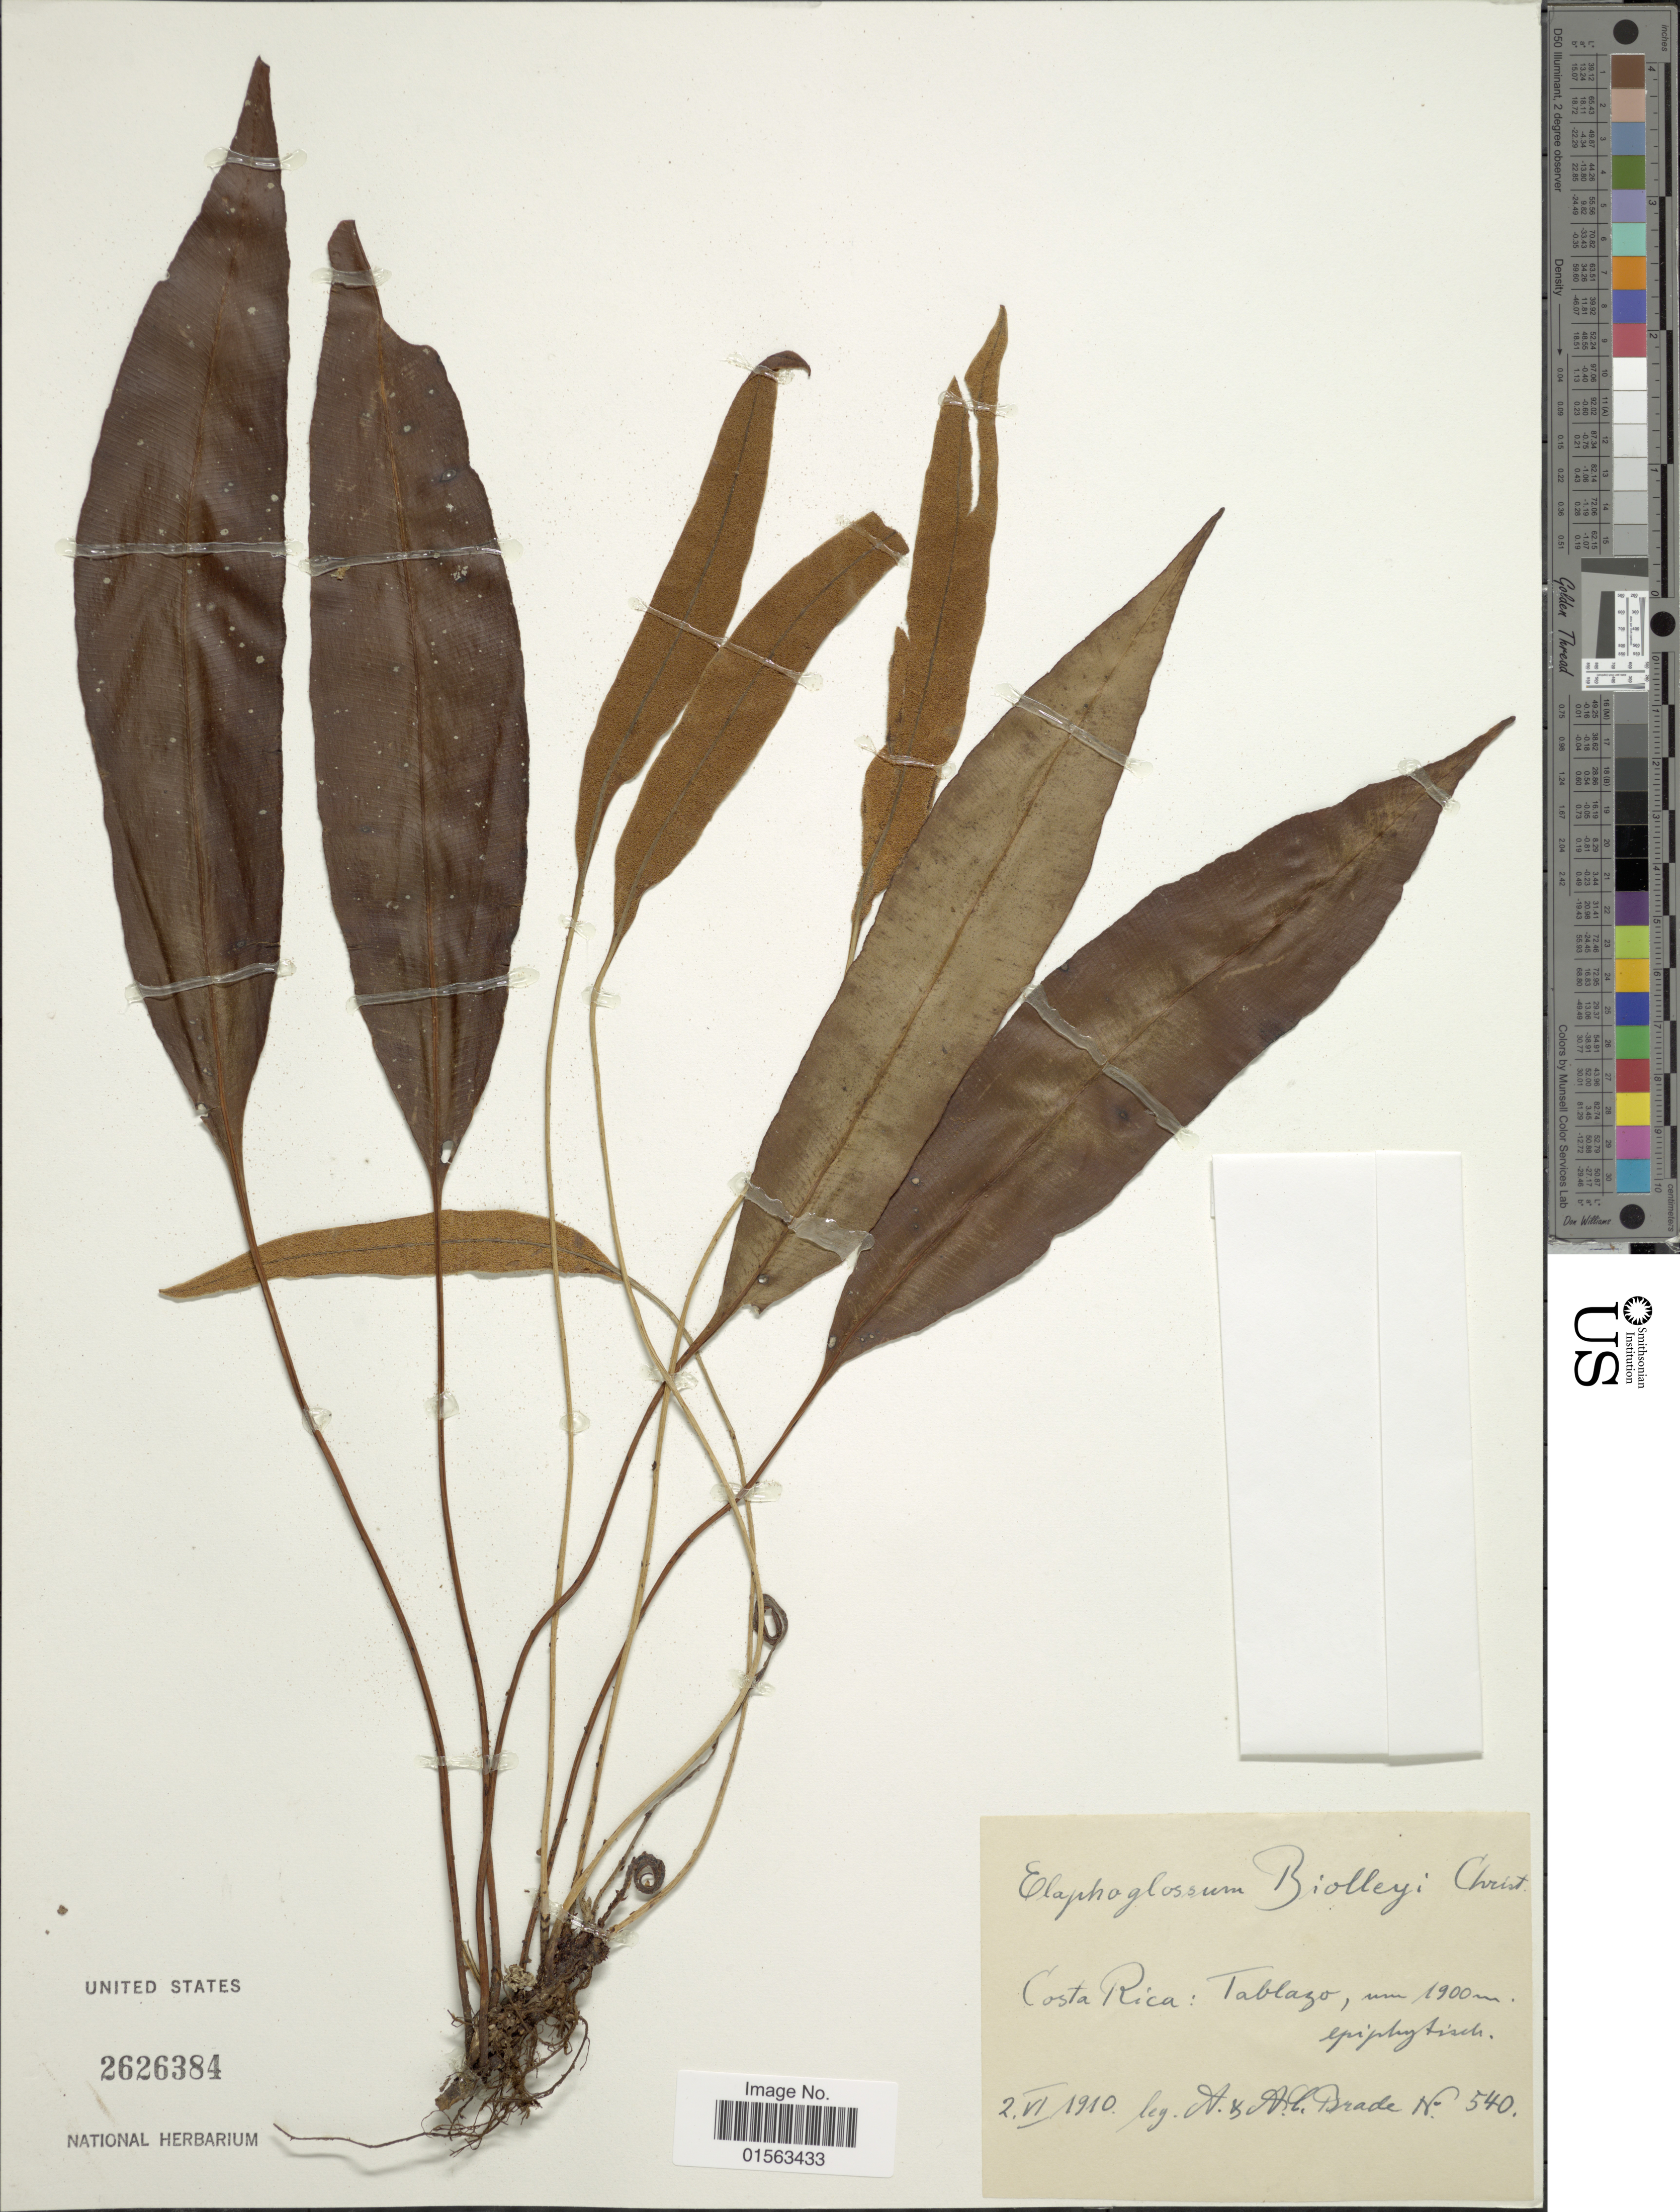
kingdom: Plantae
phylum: Tracheophyta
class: Polypodiopsida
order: Polypodiales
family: Dryopteridaceae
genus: Elaphoglossum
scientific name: Elaphoglossum biolleyi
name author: Christ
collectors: A. Brade & A. C. Brade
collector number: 540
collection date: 1910-06-02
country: Costa Rica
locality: Costa Rica: Tablazo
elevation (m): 1900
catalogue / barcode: US 2626384